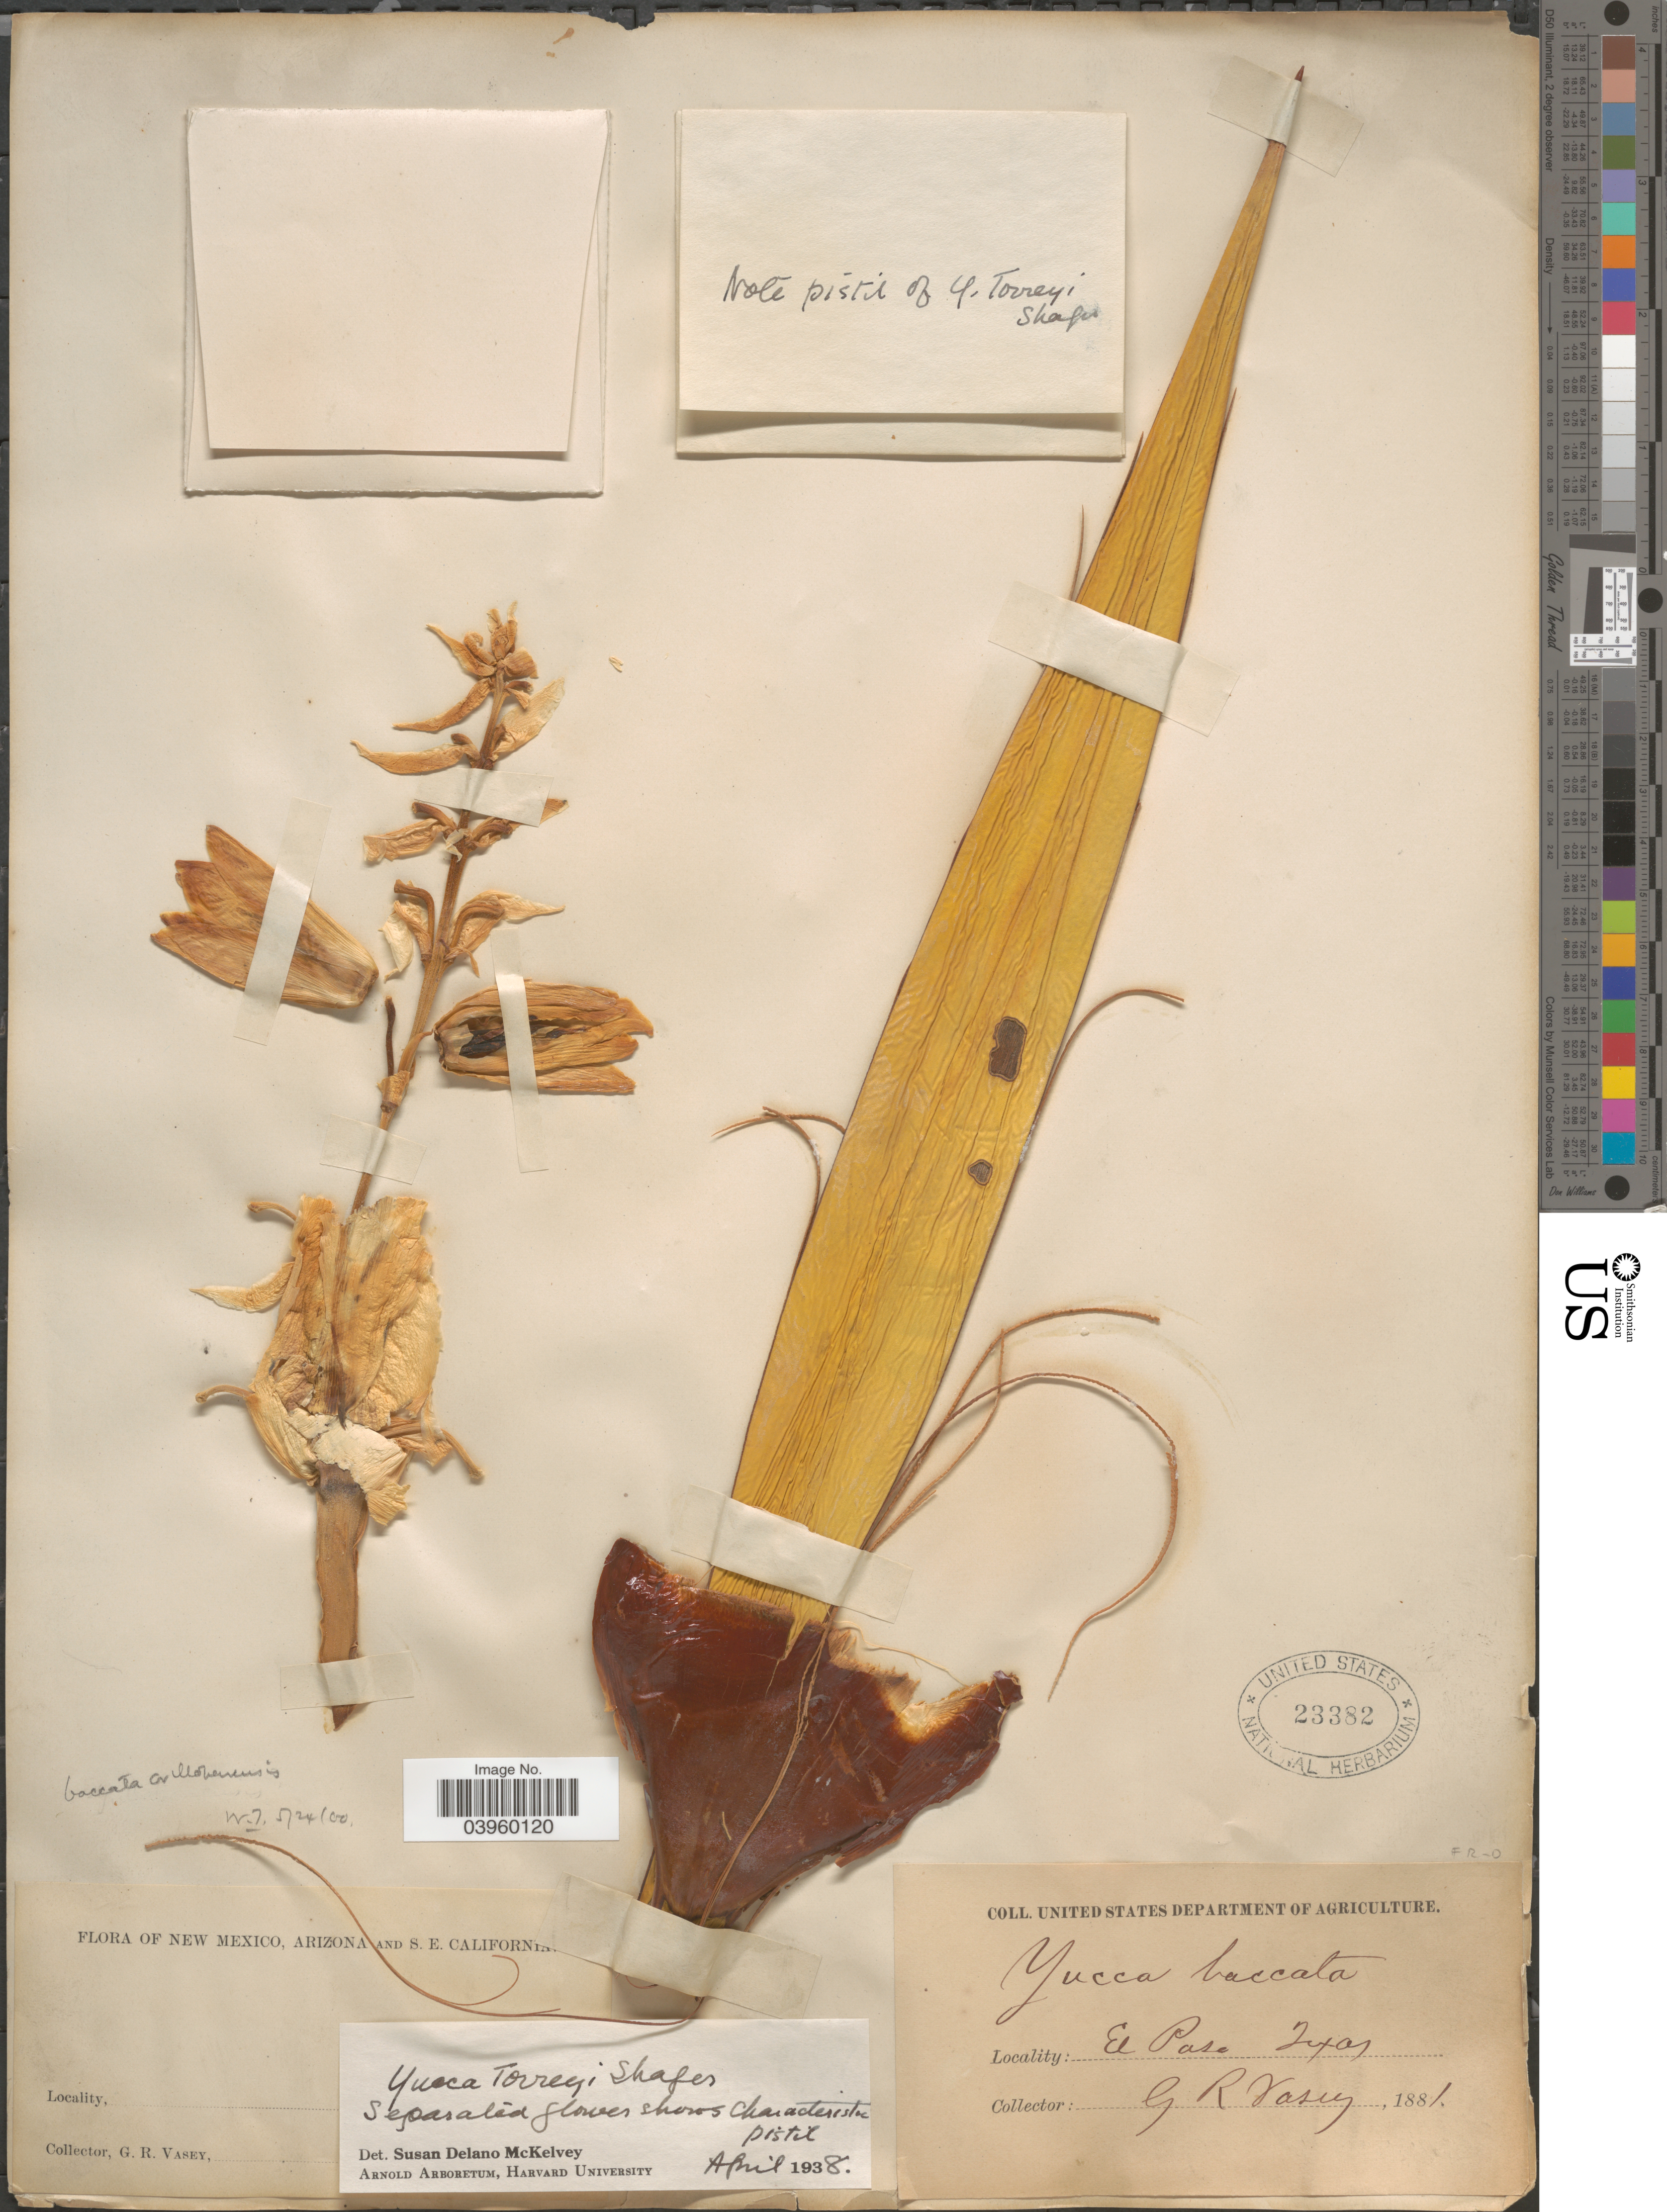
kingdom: Plantae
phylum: Tracheophyta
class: Liliopsida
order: Asparagales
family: Asparagaceae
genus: Yucca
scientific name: Yucca torreyi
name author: Shafer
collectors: G. R. Vasey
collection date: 1881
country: United States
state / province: Texas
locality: El Paso.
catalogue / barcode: US 23382